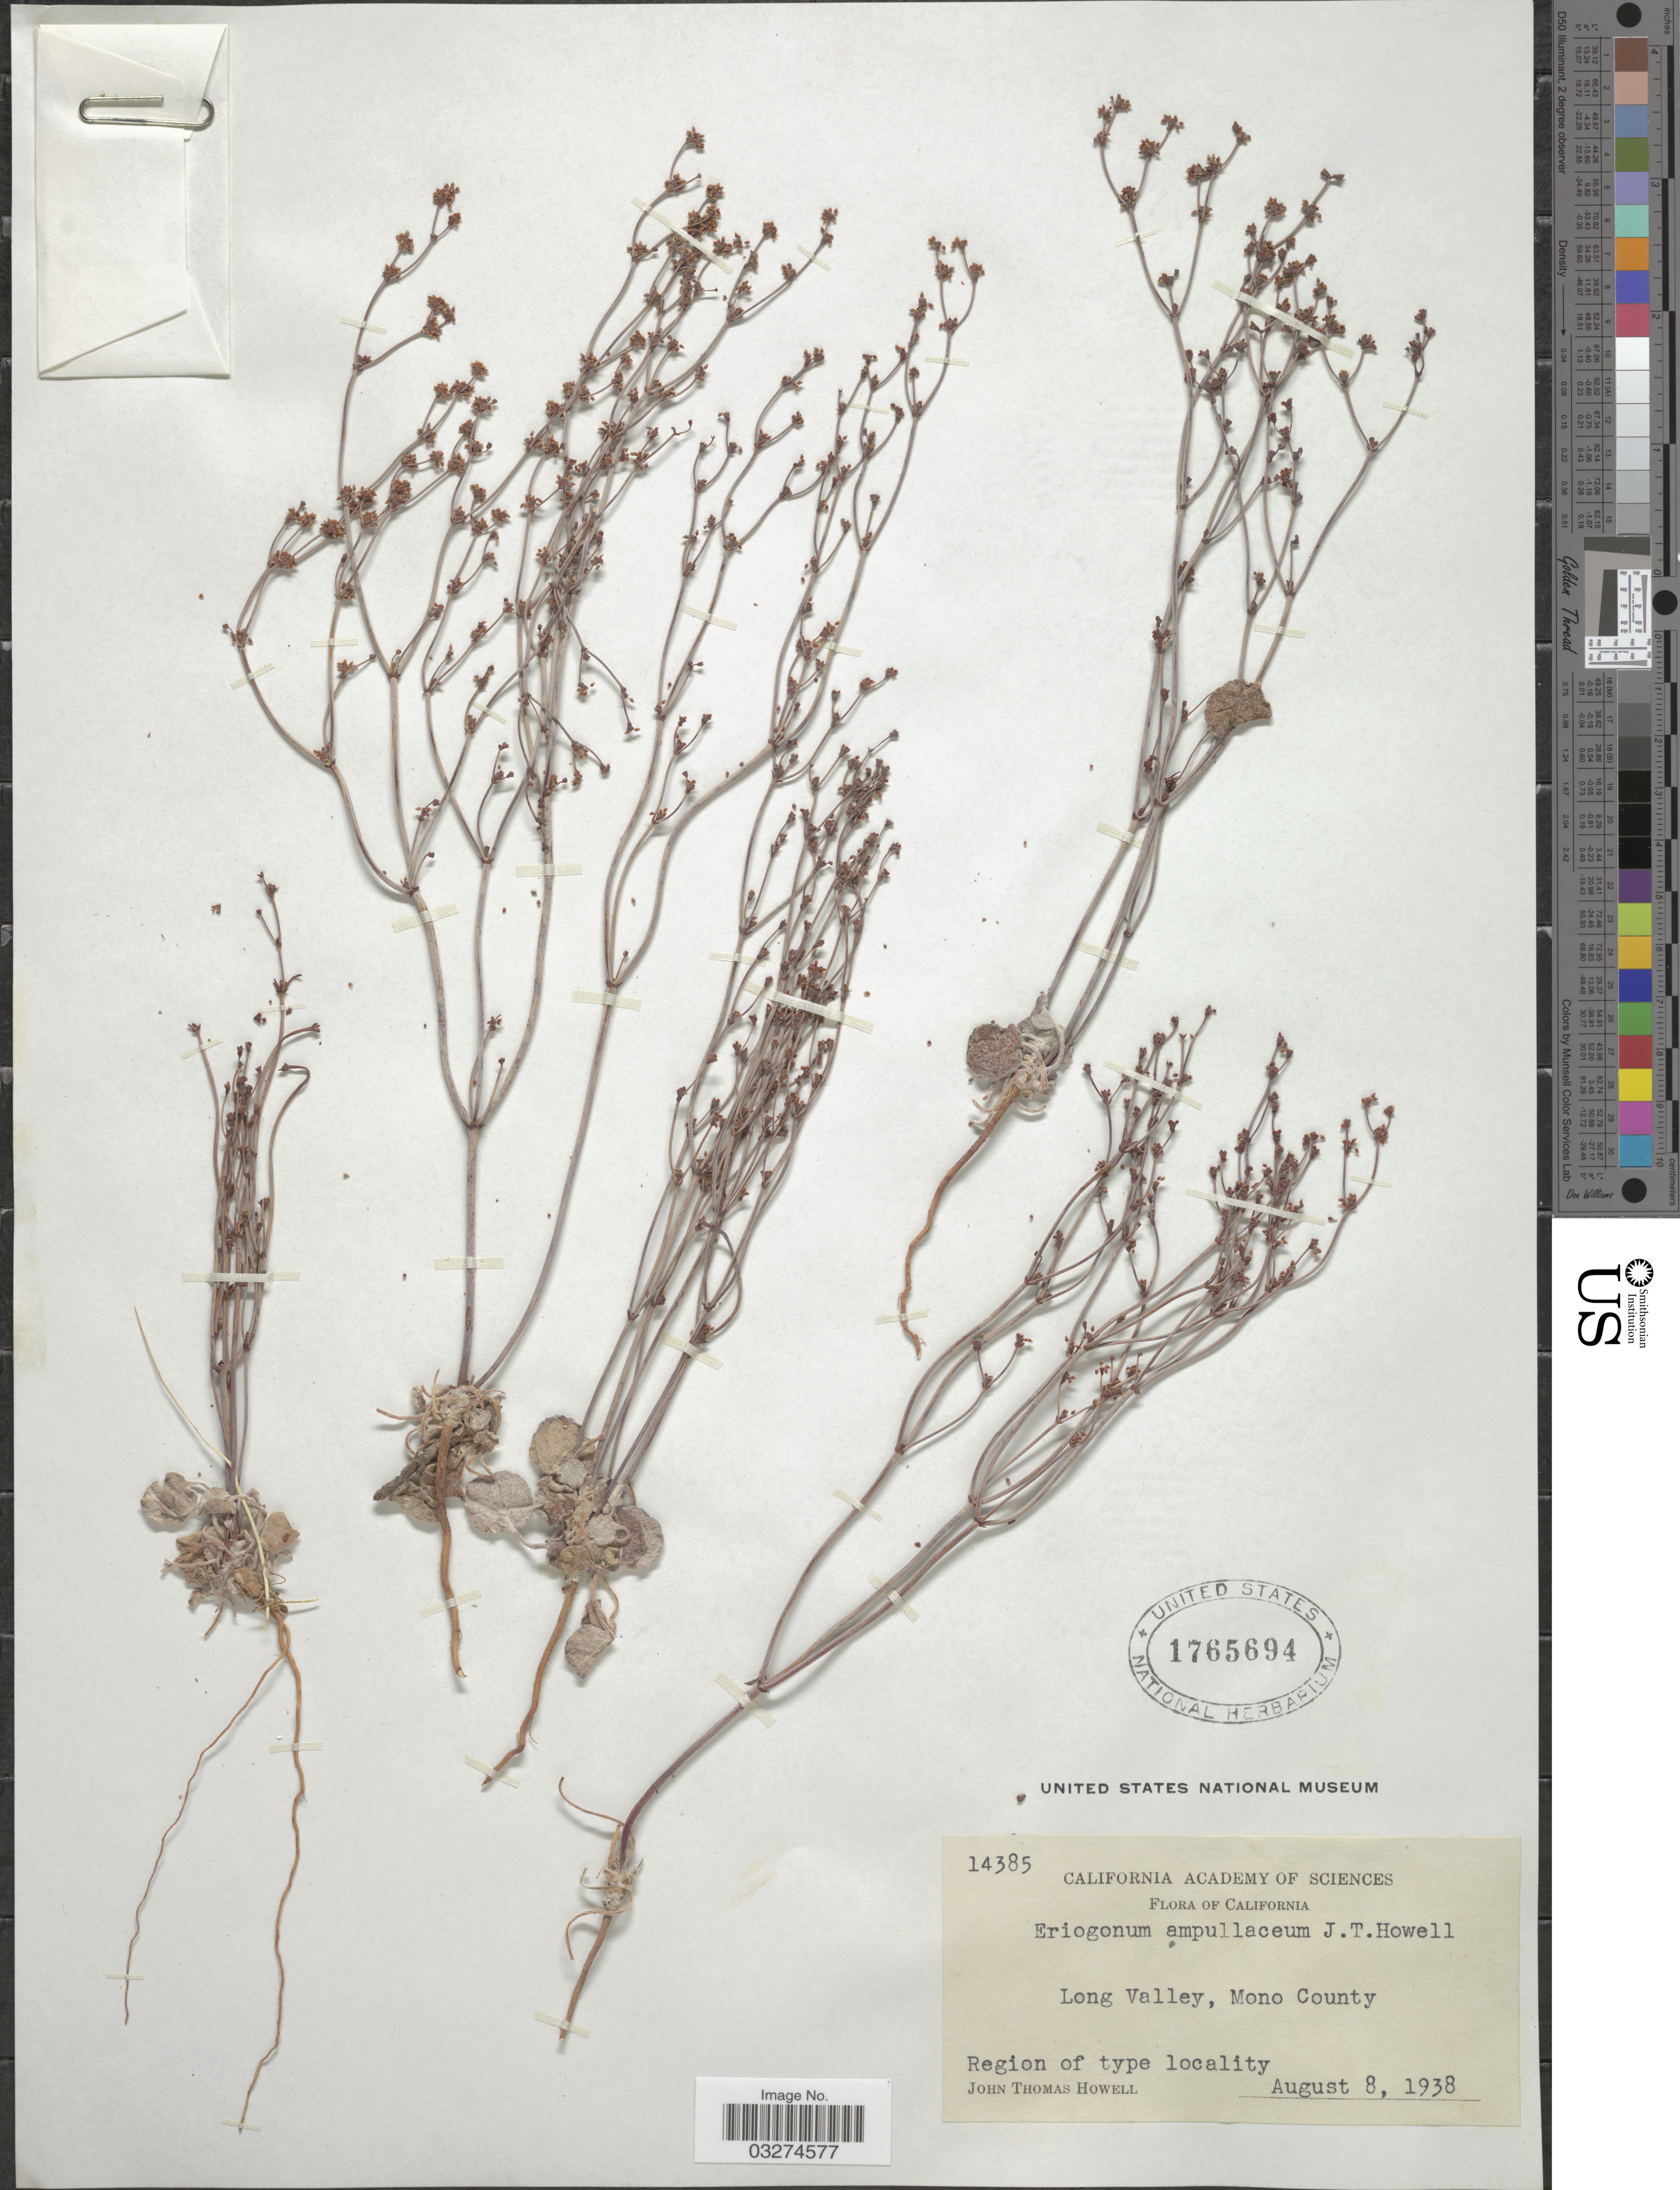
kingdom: Plantae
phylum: Tracheophyta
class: Magnoliopsida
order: Caryophyllales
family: Polygonaceae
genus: Eriogonum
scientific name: Eriogonum ampullaceum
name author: J.T. Howell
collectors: J. T. Howell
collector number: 14385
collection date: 1938-08-08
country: United States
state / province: California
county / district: Mono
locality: Long Valley, Mono County.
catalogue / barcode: US 1765694